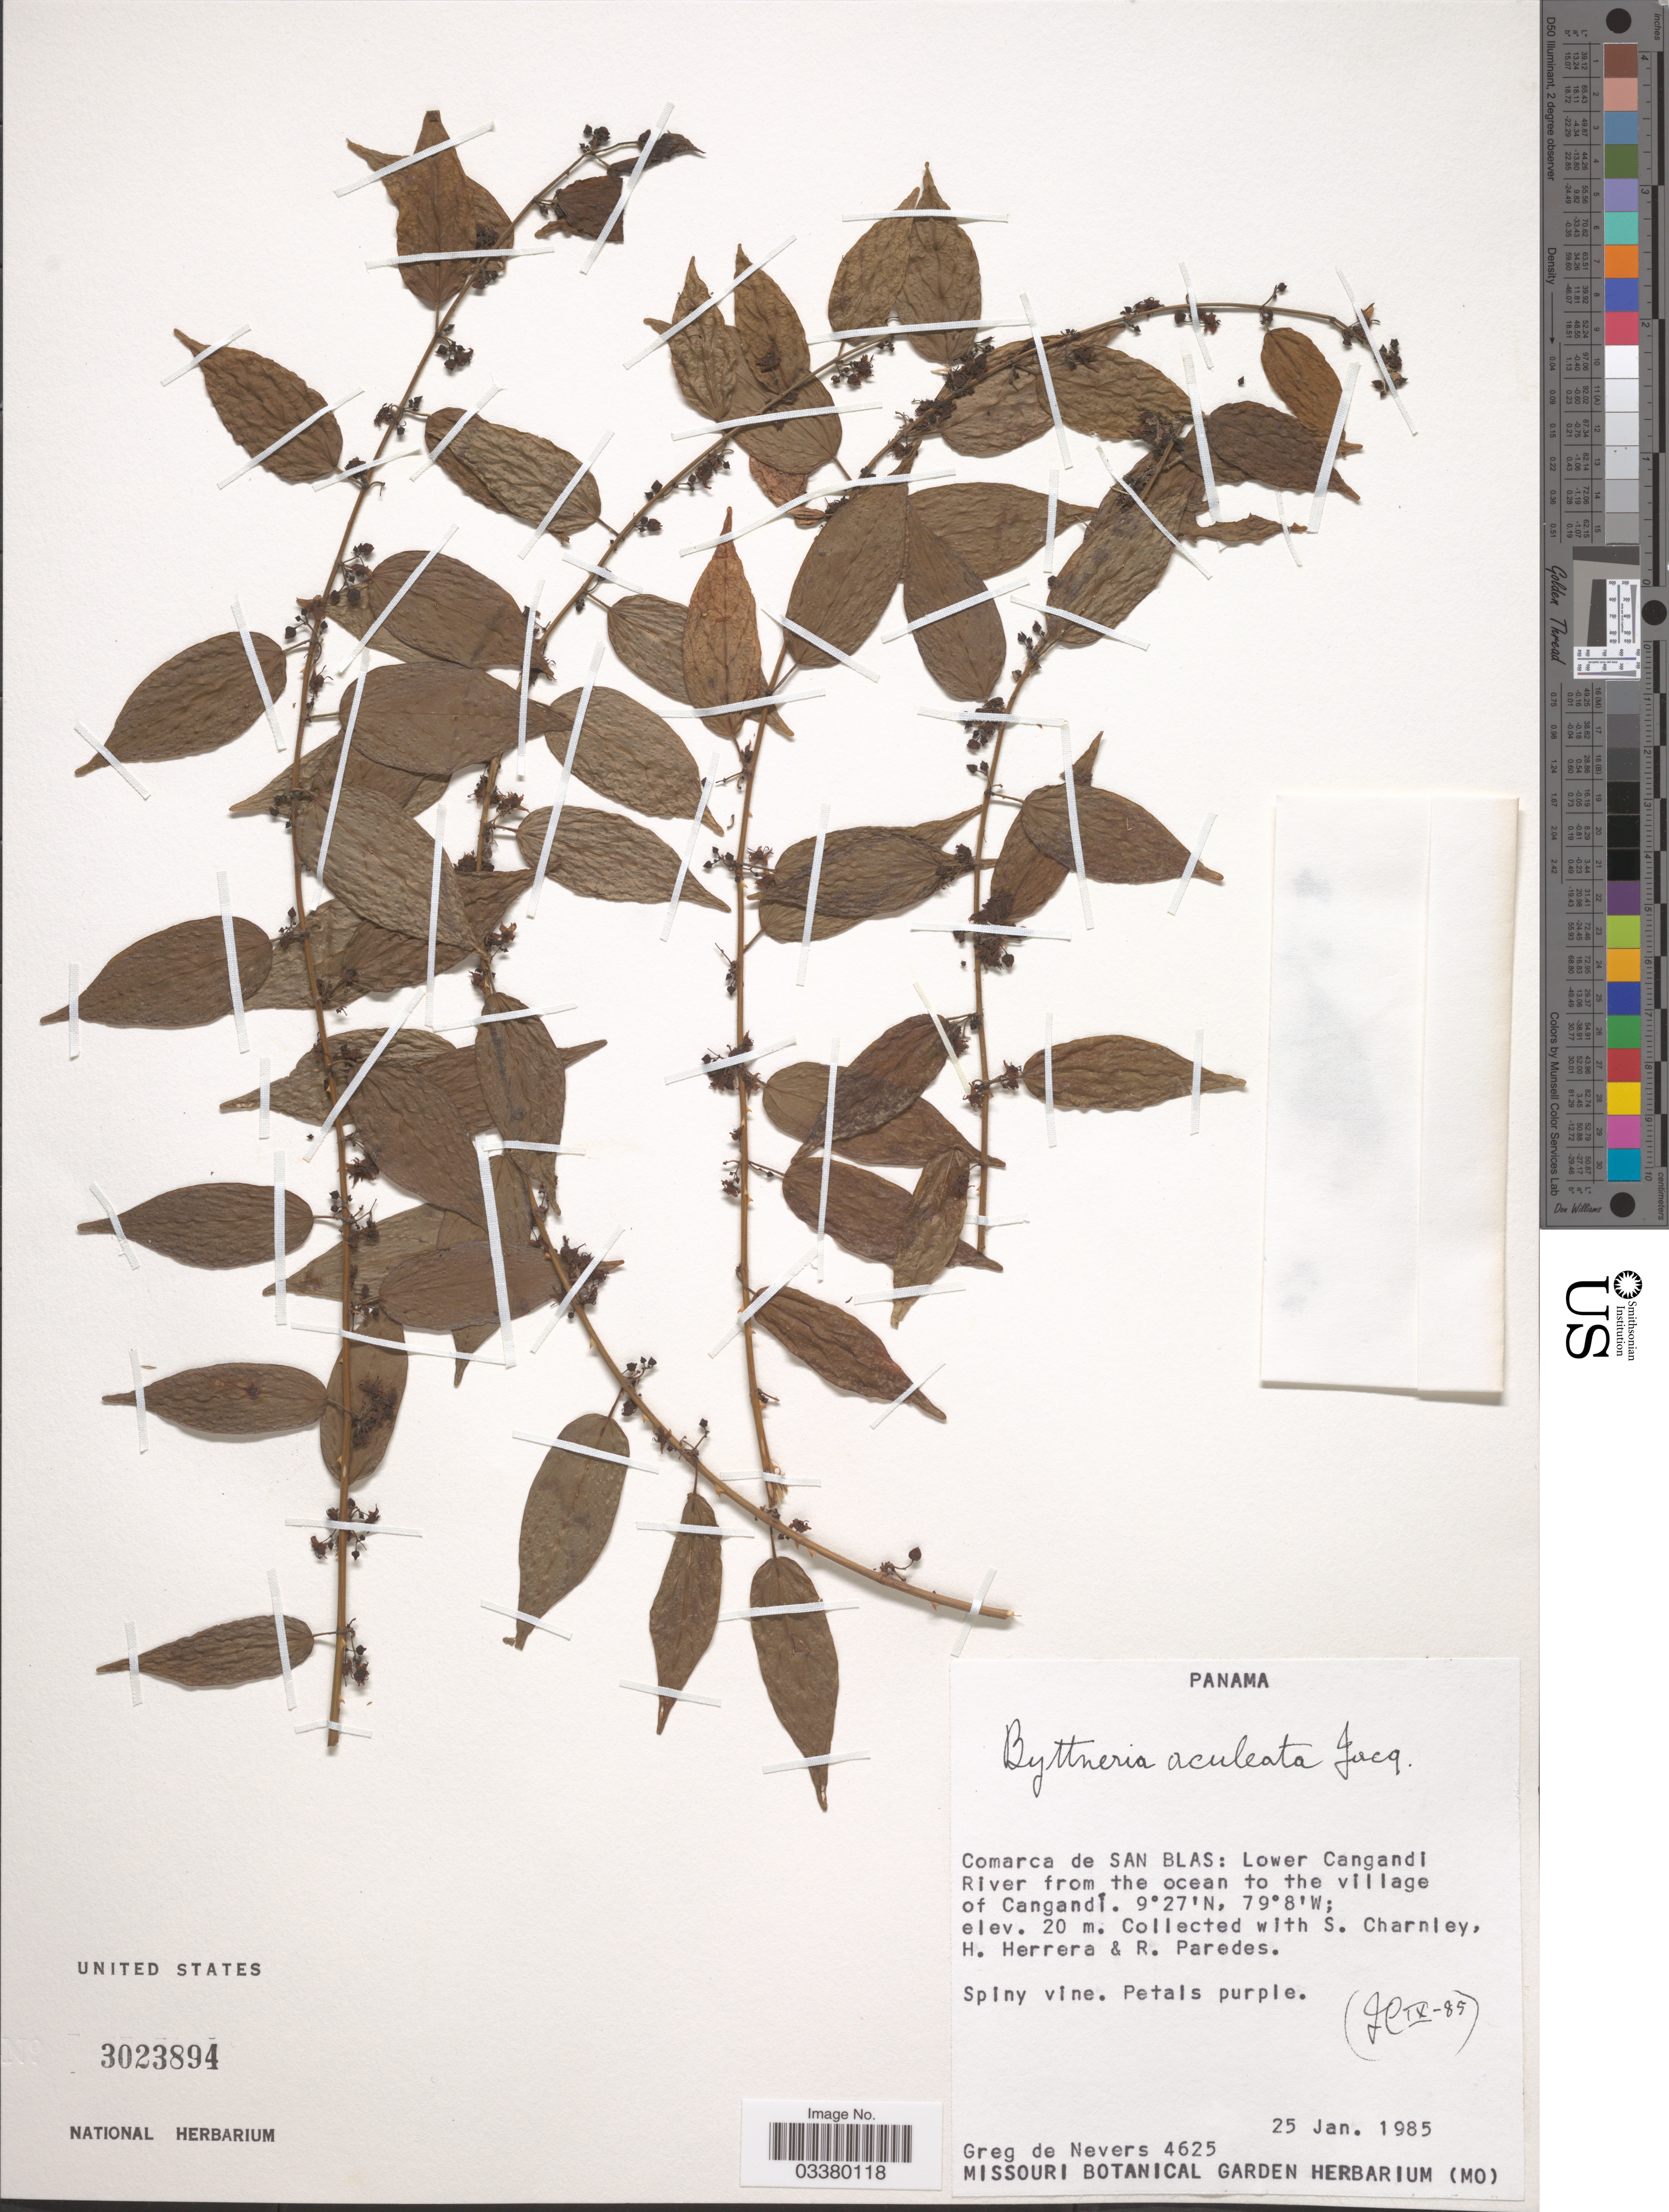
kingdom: Plantae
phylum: Tracheophyta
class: Magnoliopsida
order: Malvales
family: Malvaceae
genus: Byttneria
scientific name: Byttneria aculeata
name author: (Jacq.) Jacq.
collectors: G. Nevers, S. Charnley, H. Herrera & R. Paredes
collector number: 4625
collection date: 1985-01-25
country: Panama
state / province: Kuna Yala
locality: Comarca de San Blas: Lower Cangandi River from the ocean to the village of Cangandí.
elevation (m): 20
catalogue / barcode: US 3023894